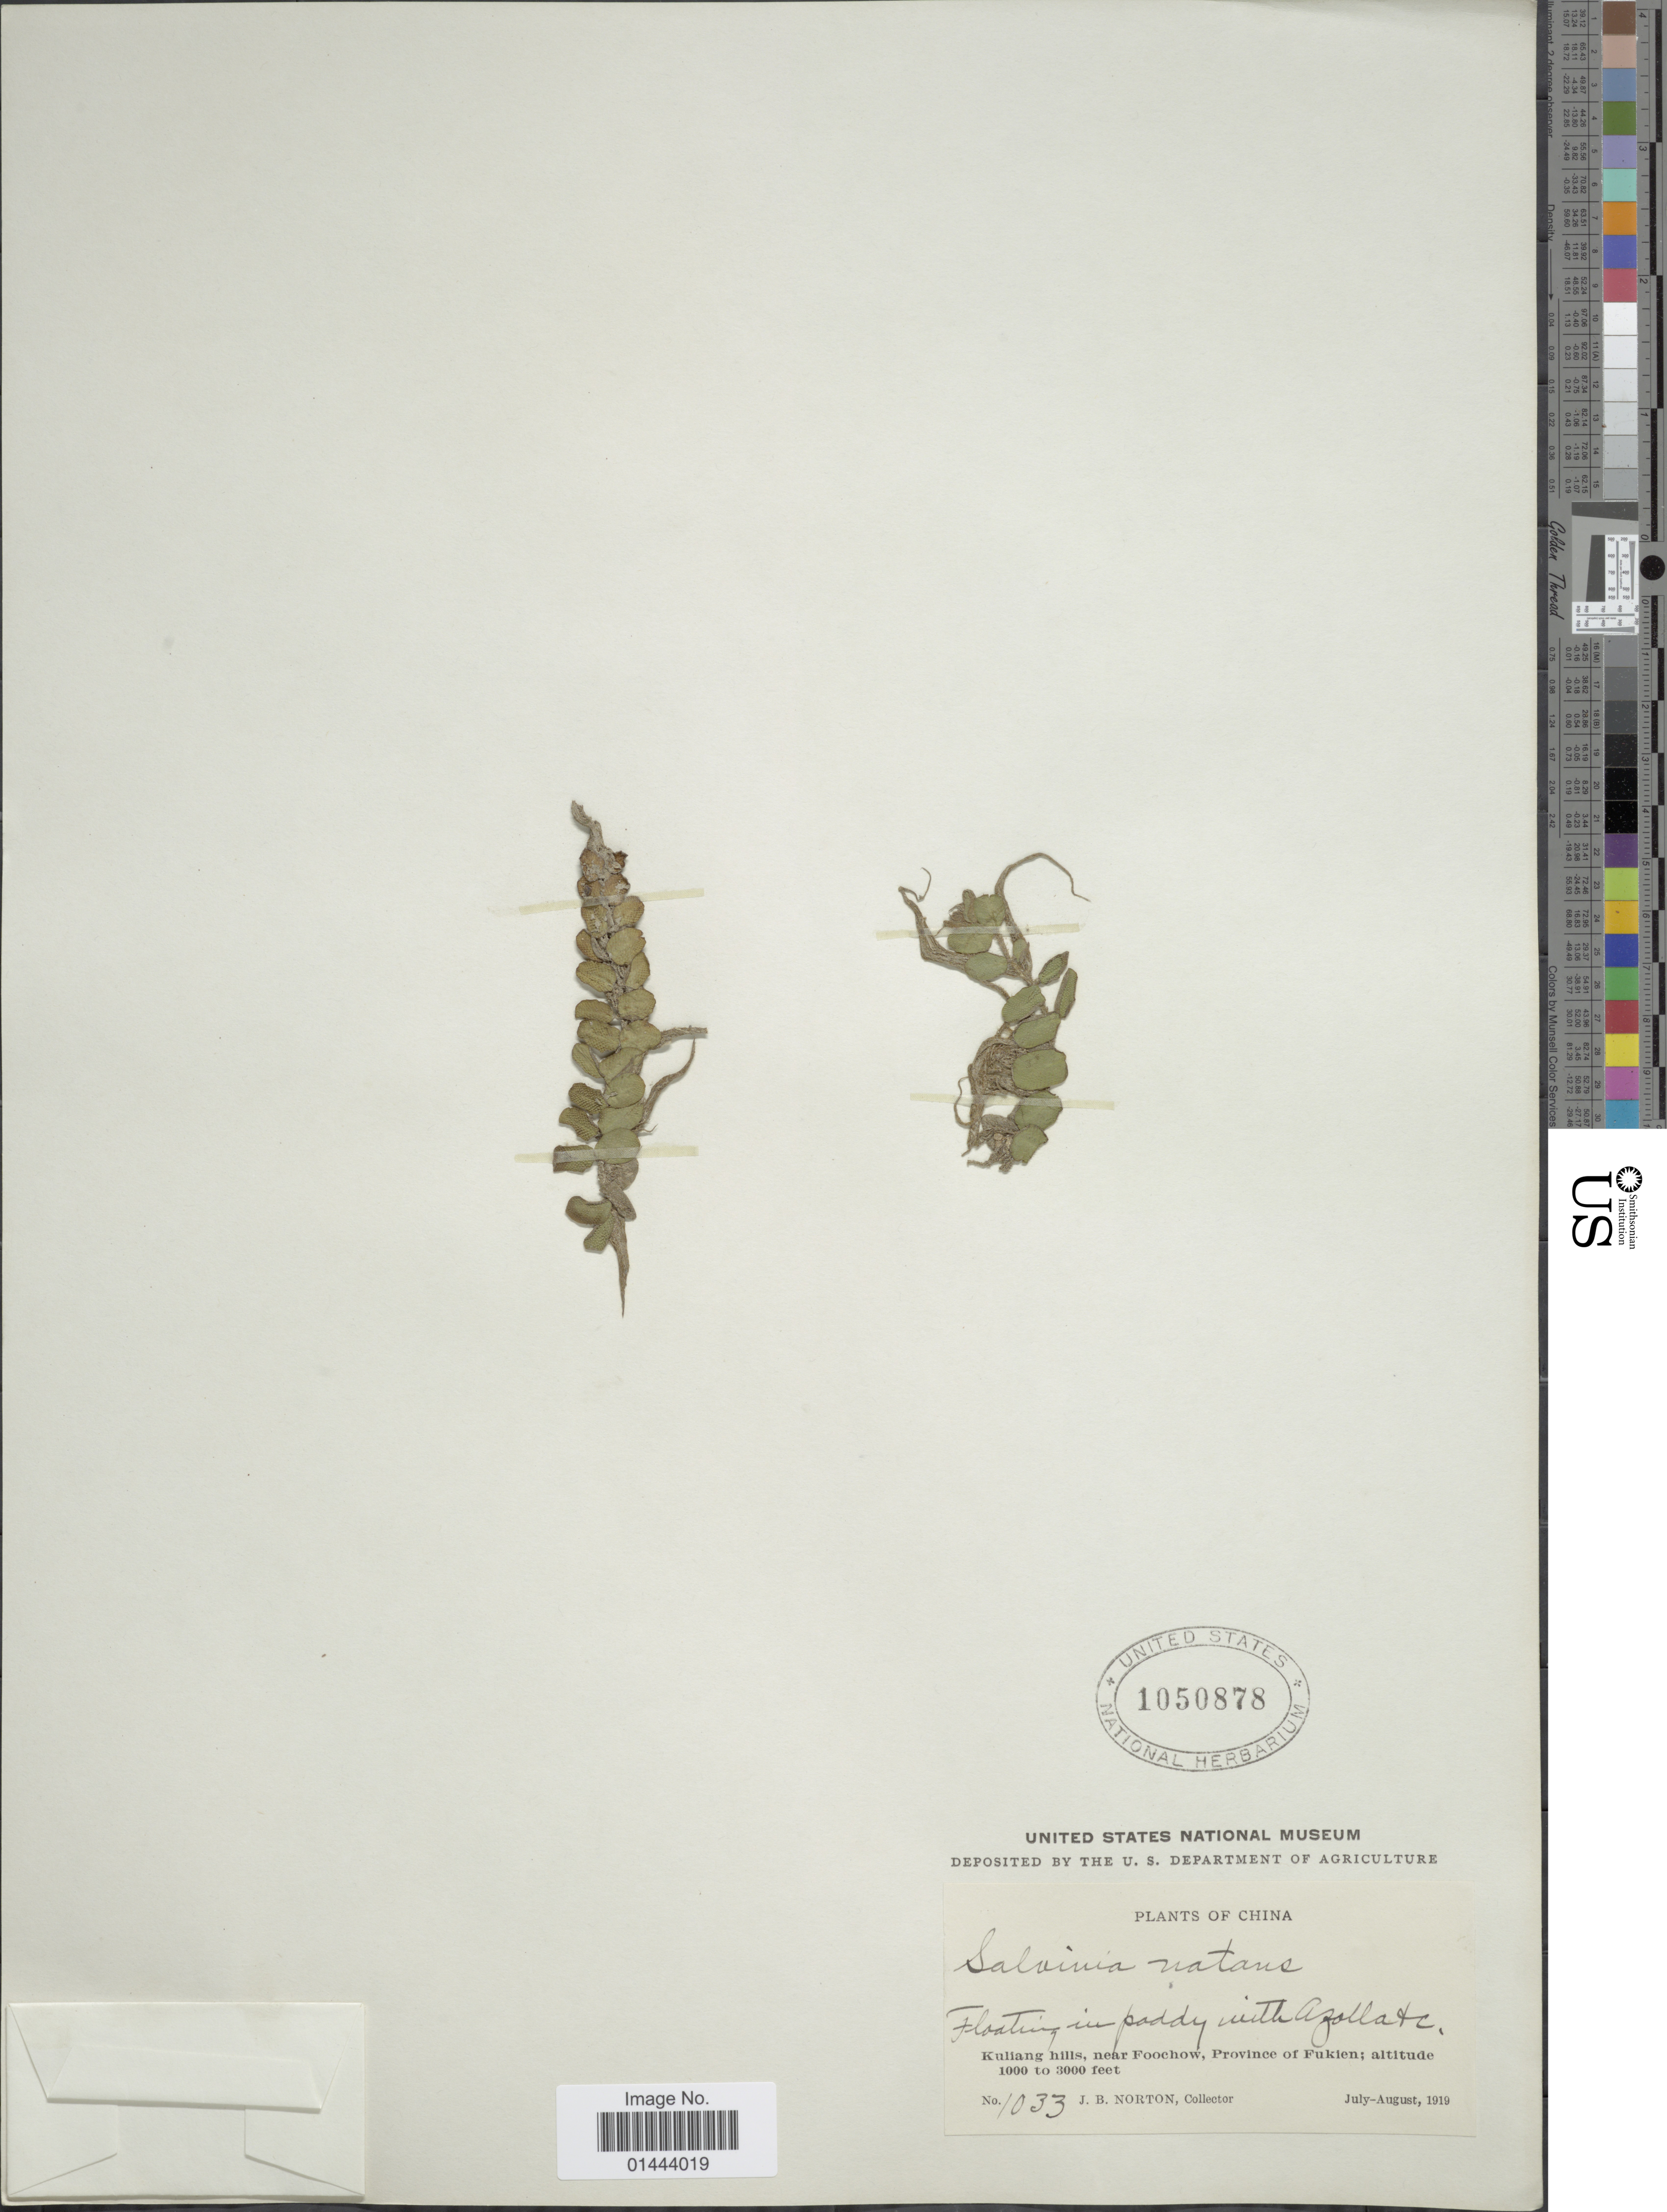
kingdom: Plantae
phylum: Tracheophyta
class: Polypodiopsida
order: Salviniales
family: Salviniaceae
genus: Salvinia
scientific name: Salvinia natans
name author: (L.) All.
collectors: J. B. Norton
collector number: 1033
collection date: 1919-07/1919-08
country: China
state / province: Fujian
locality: Floating in paddy with Azollate [interpreted], Kuliang hills, near Foochow, Province of Fukien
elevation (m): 305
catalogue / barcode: US 1050787